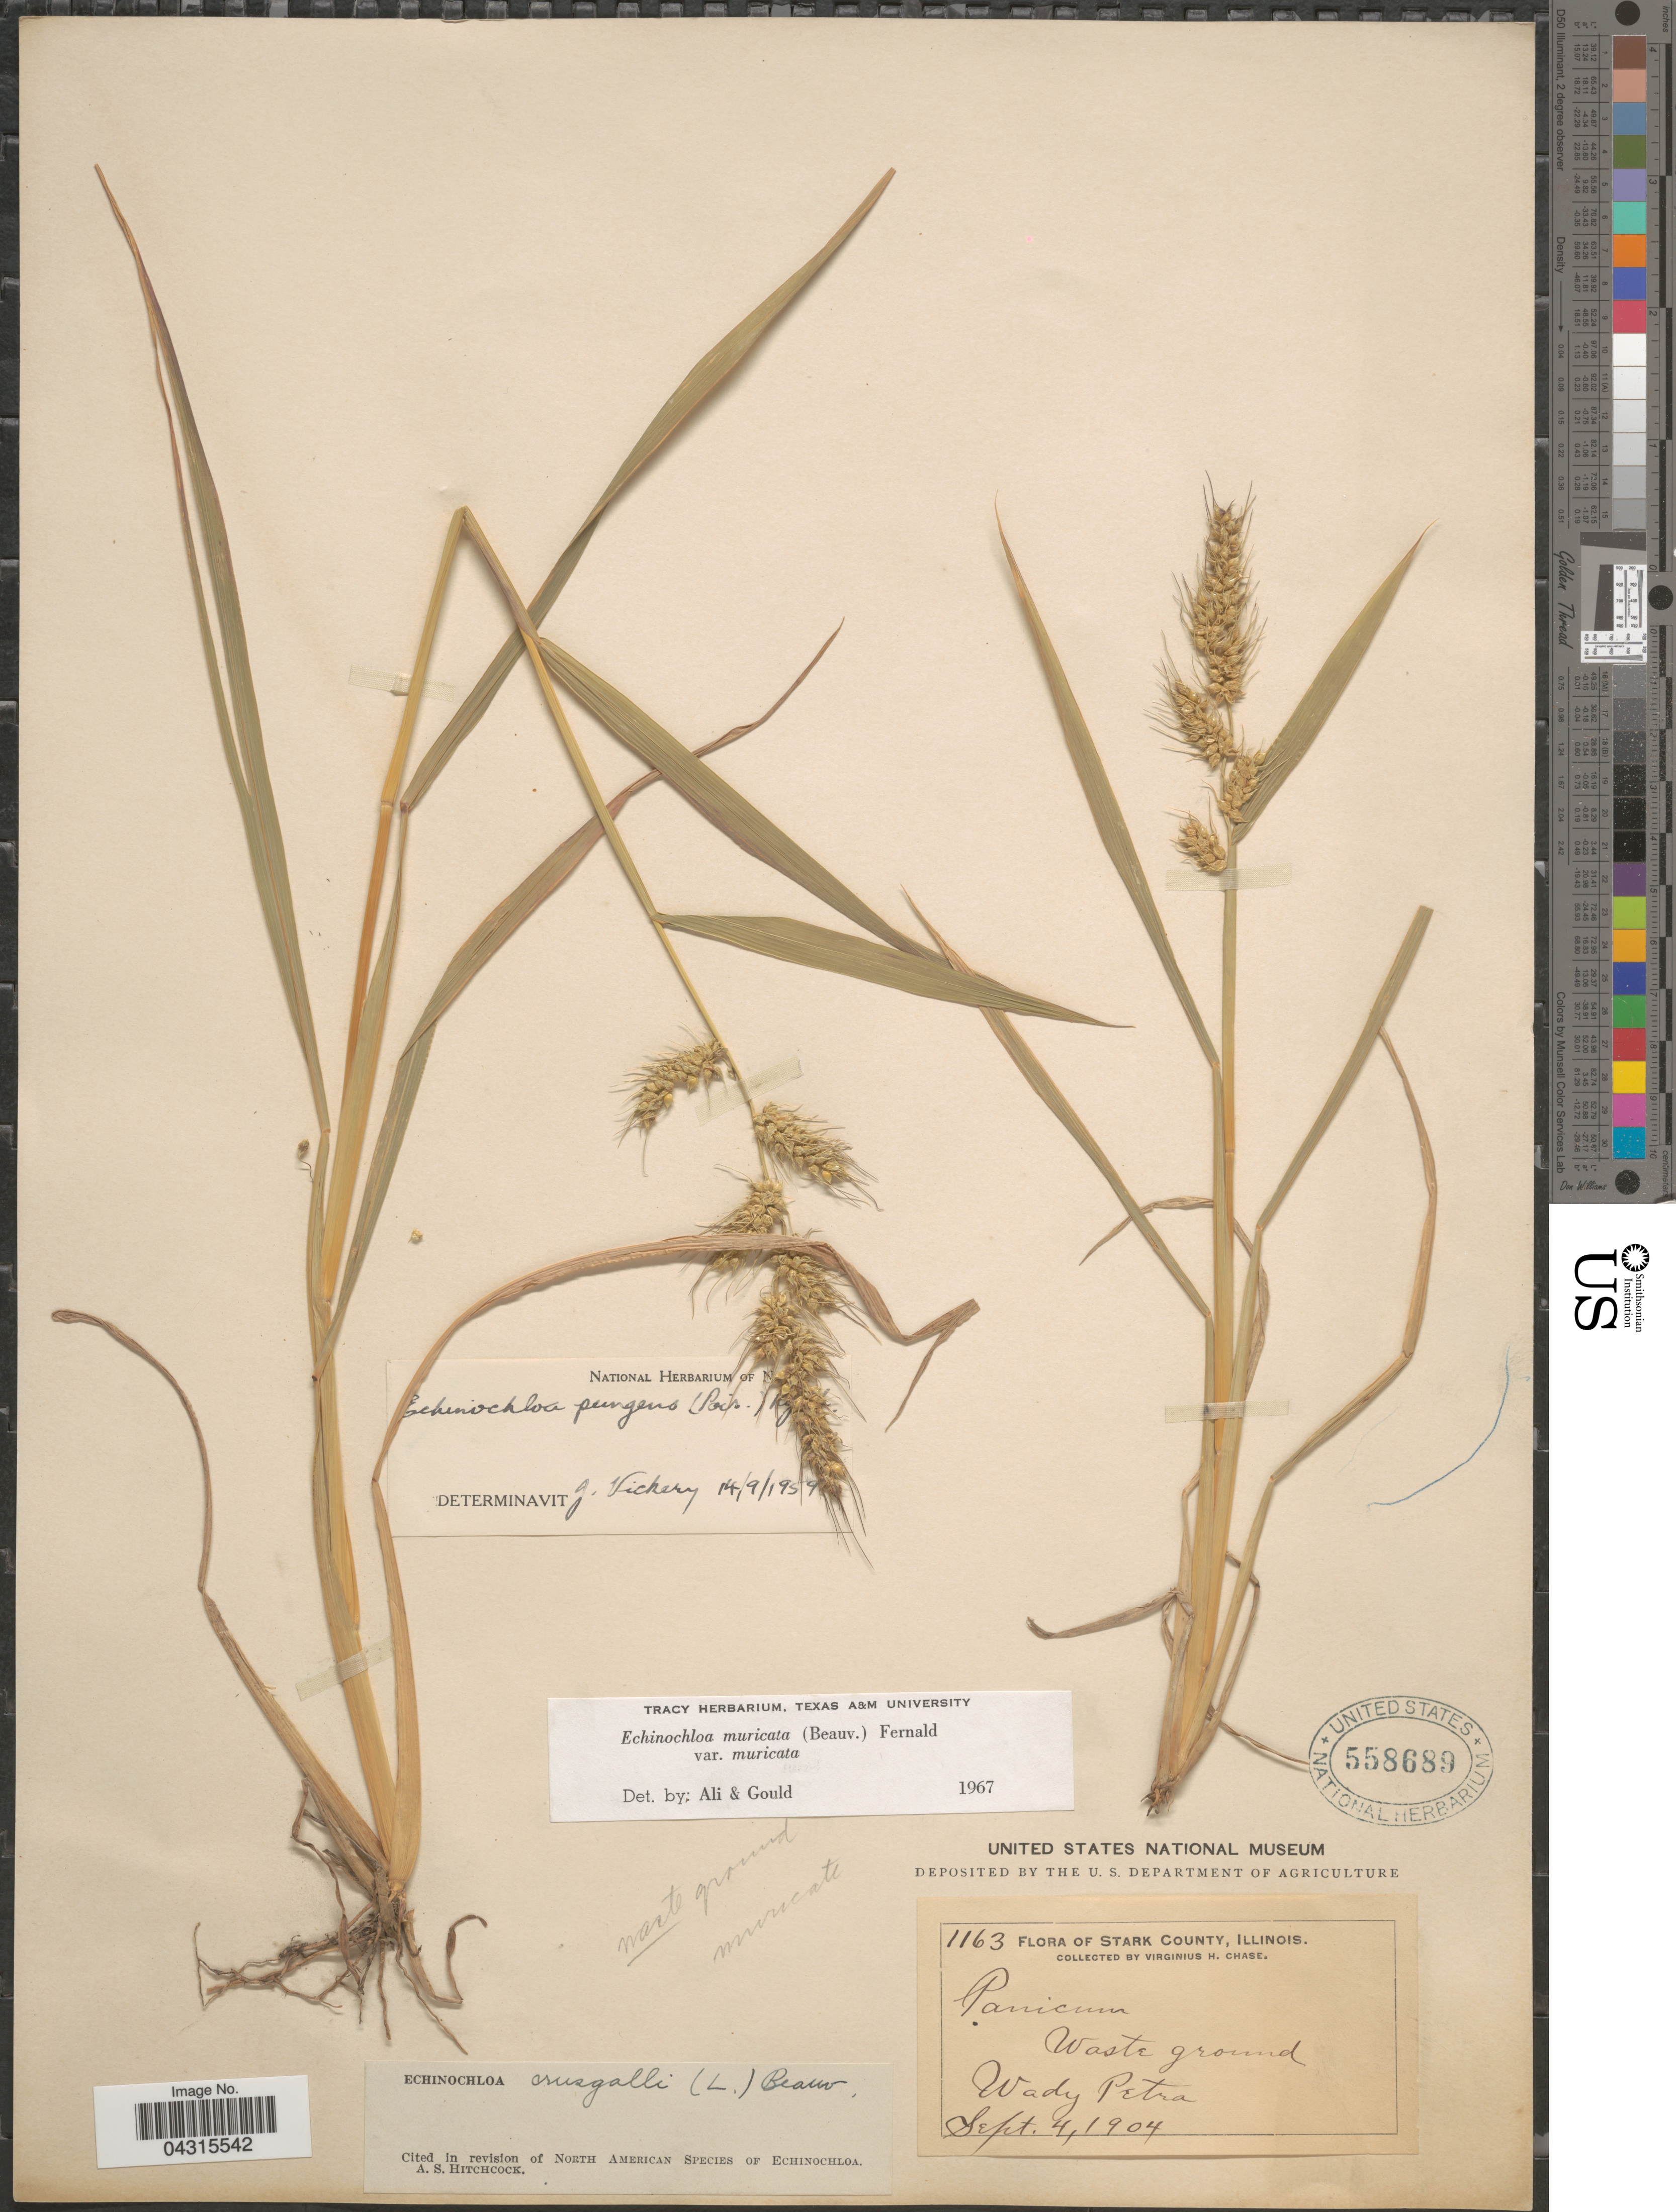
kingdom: Plantae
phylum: Tracheophyta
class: Liliopsida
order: Poales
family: Poaceae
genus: Echinochloa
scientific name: Echinochloa muricata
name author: (P. Beauv.) Fernald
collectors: V. H. Chase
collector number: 1163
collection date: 1904-09-04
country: United States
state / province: Illinois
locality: Stark County. Wady Pera.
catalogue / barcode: US 558689